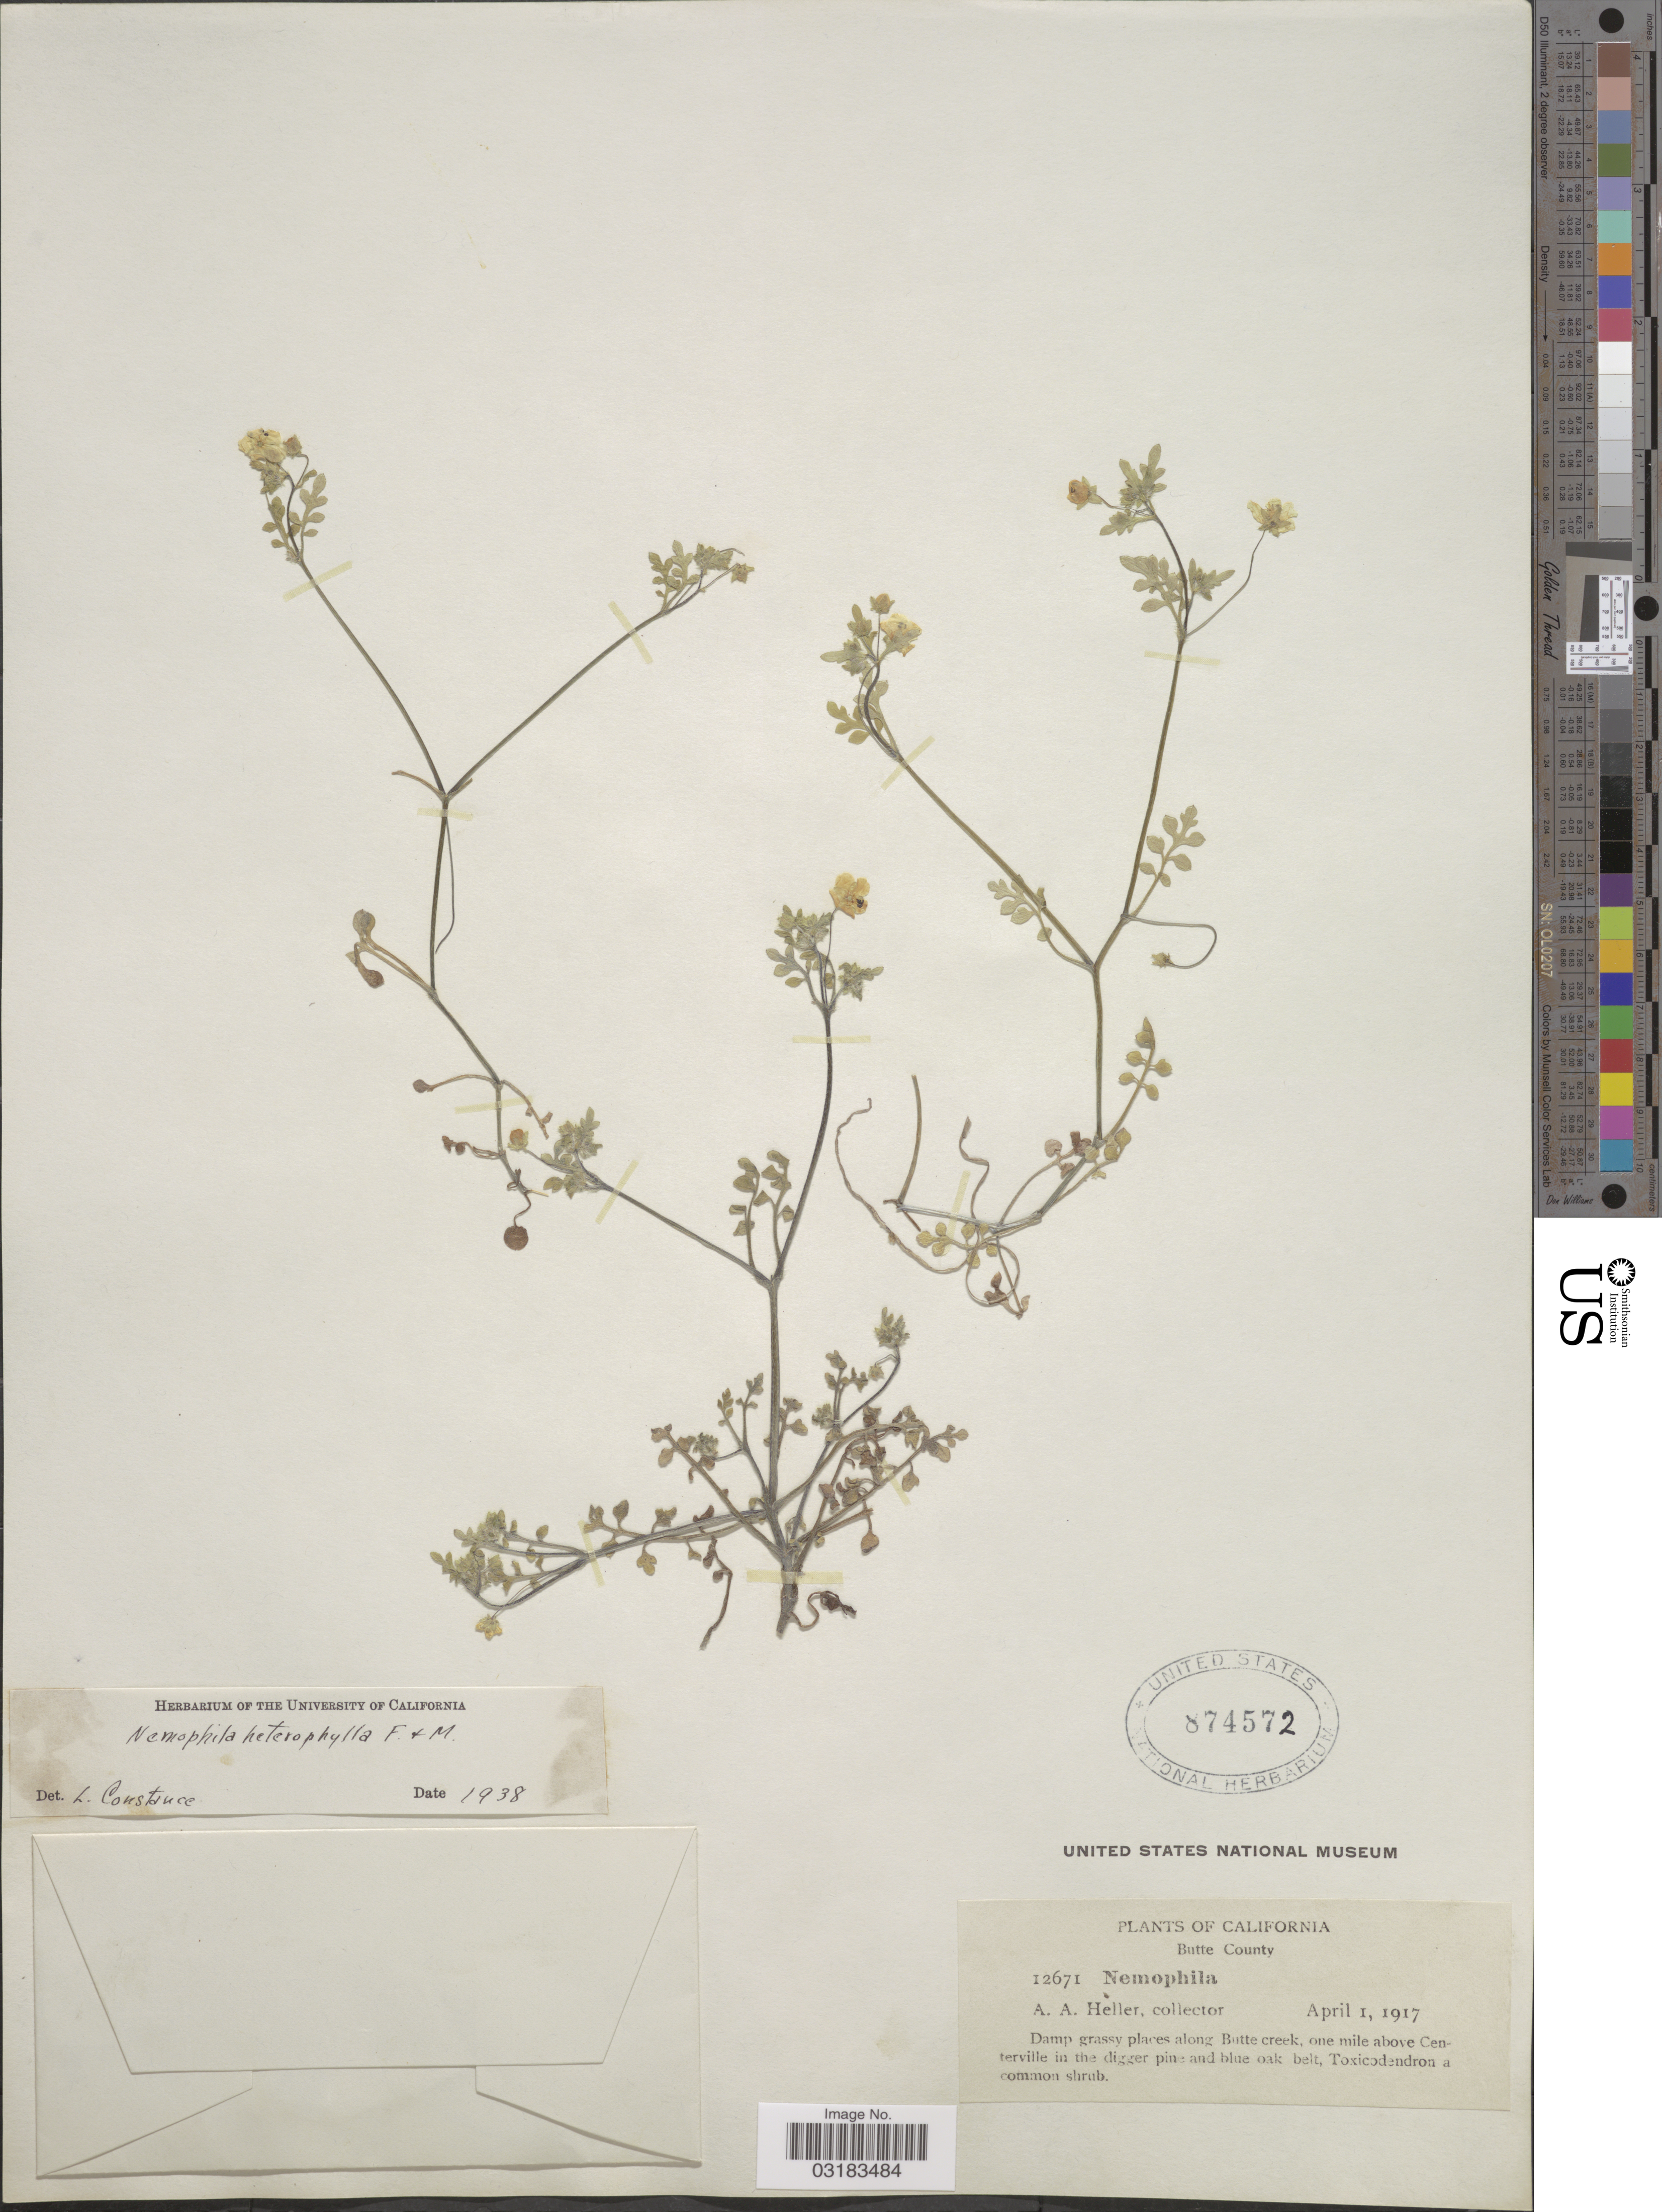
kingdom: Plantae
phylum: Tracheophyta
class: Magnoliopsida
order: Boraginales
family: Hydrophyllaceae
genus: Nemophila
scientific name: Nemophila heterophylla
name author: Fisch. & C.A. Mey.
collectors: A. A. Heller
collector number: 12671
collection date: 1917-04-01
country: United States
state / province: California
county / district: Butte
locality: Butte County. Damp grassy places along Butte creek, one mile above Centerville in the digger pine and blue oak belt.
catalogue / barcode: US 874572